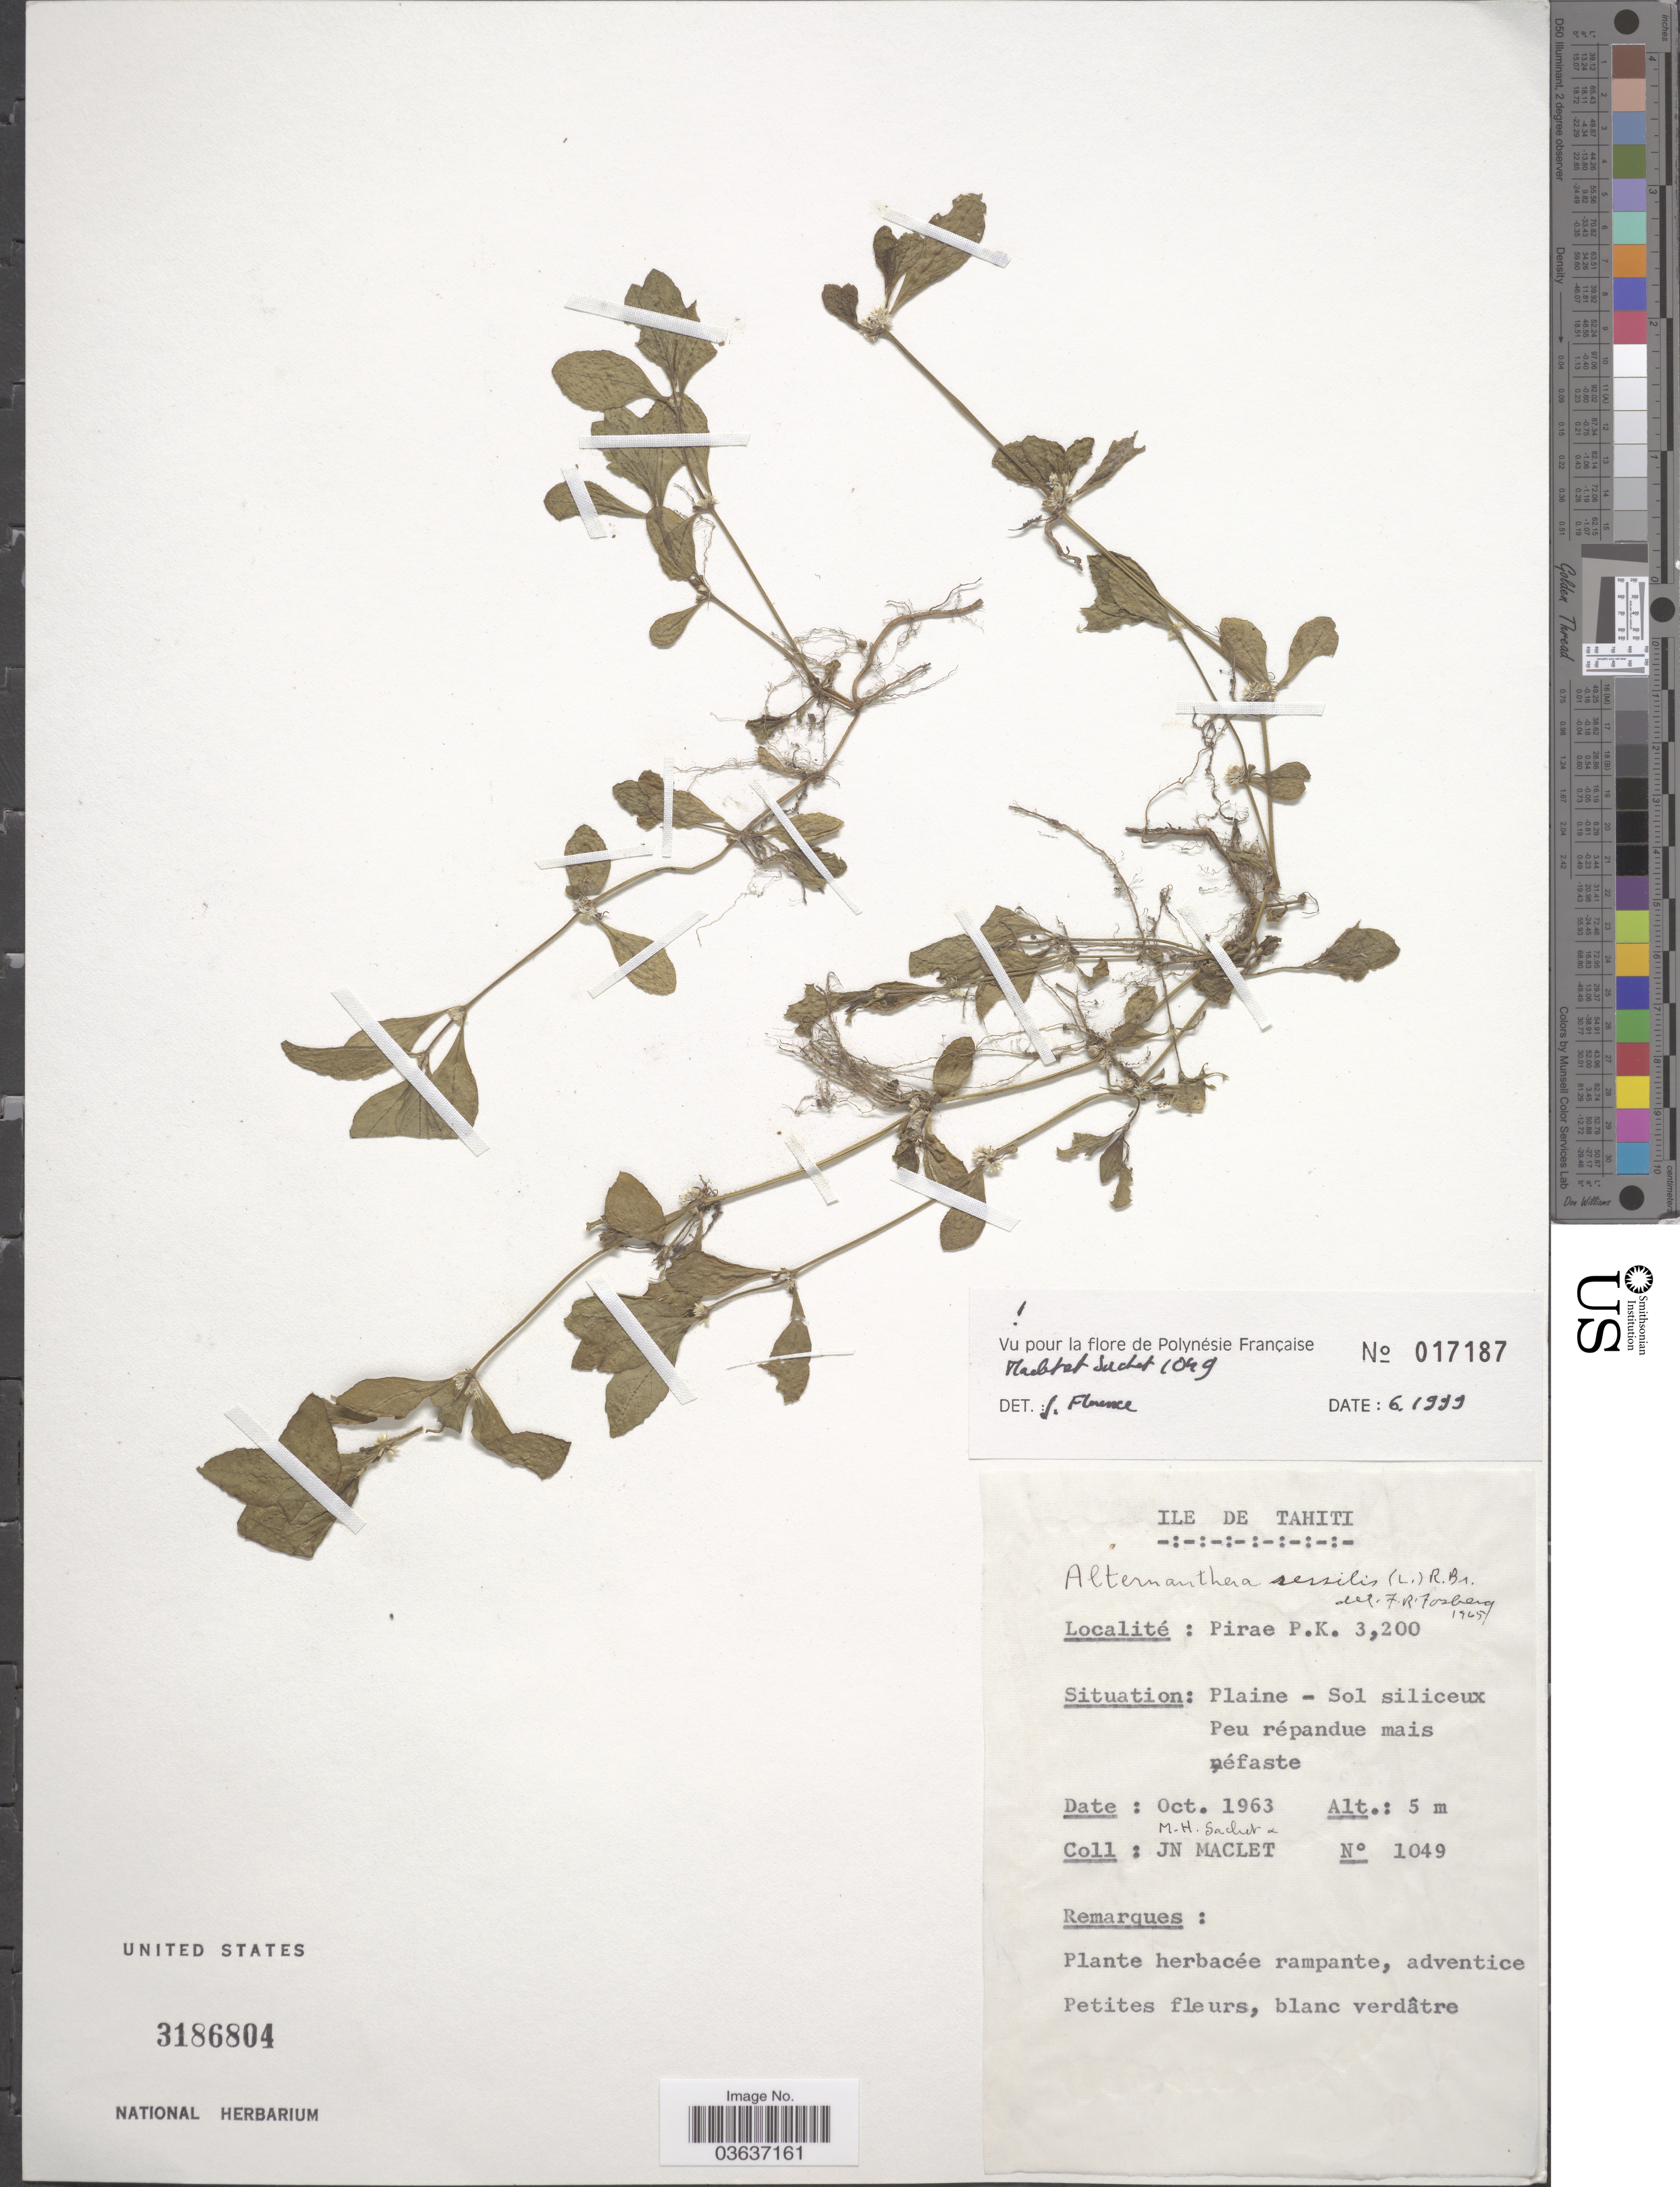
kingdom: Plantae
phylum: Tracheophyta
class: Magnoliopsida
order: Caryophyllales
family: Amaranthaceae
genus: Alternanthera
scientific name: Alternanthera sessilis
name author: (L.) DC.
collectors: M.-H. Sachet & J. Maclet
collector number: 1049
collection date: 1963-10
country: French Polynesia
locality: Ile de Tahiti. Pirae P.K. 3, 200.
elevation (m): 5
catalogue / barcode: US 3186804